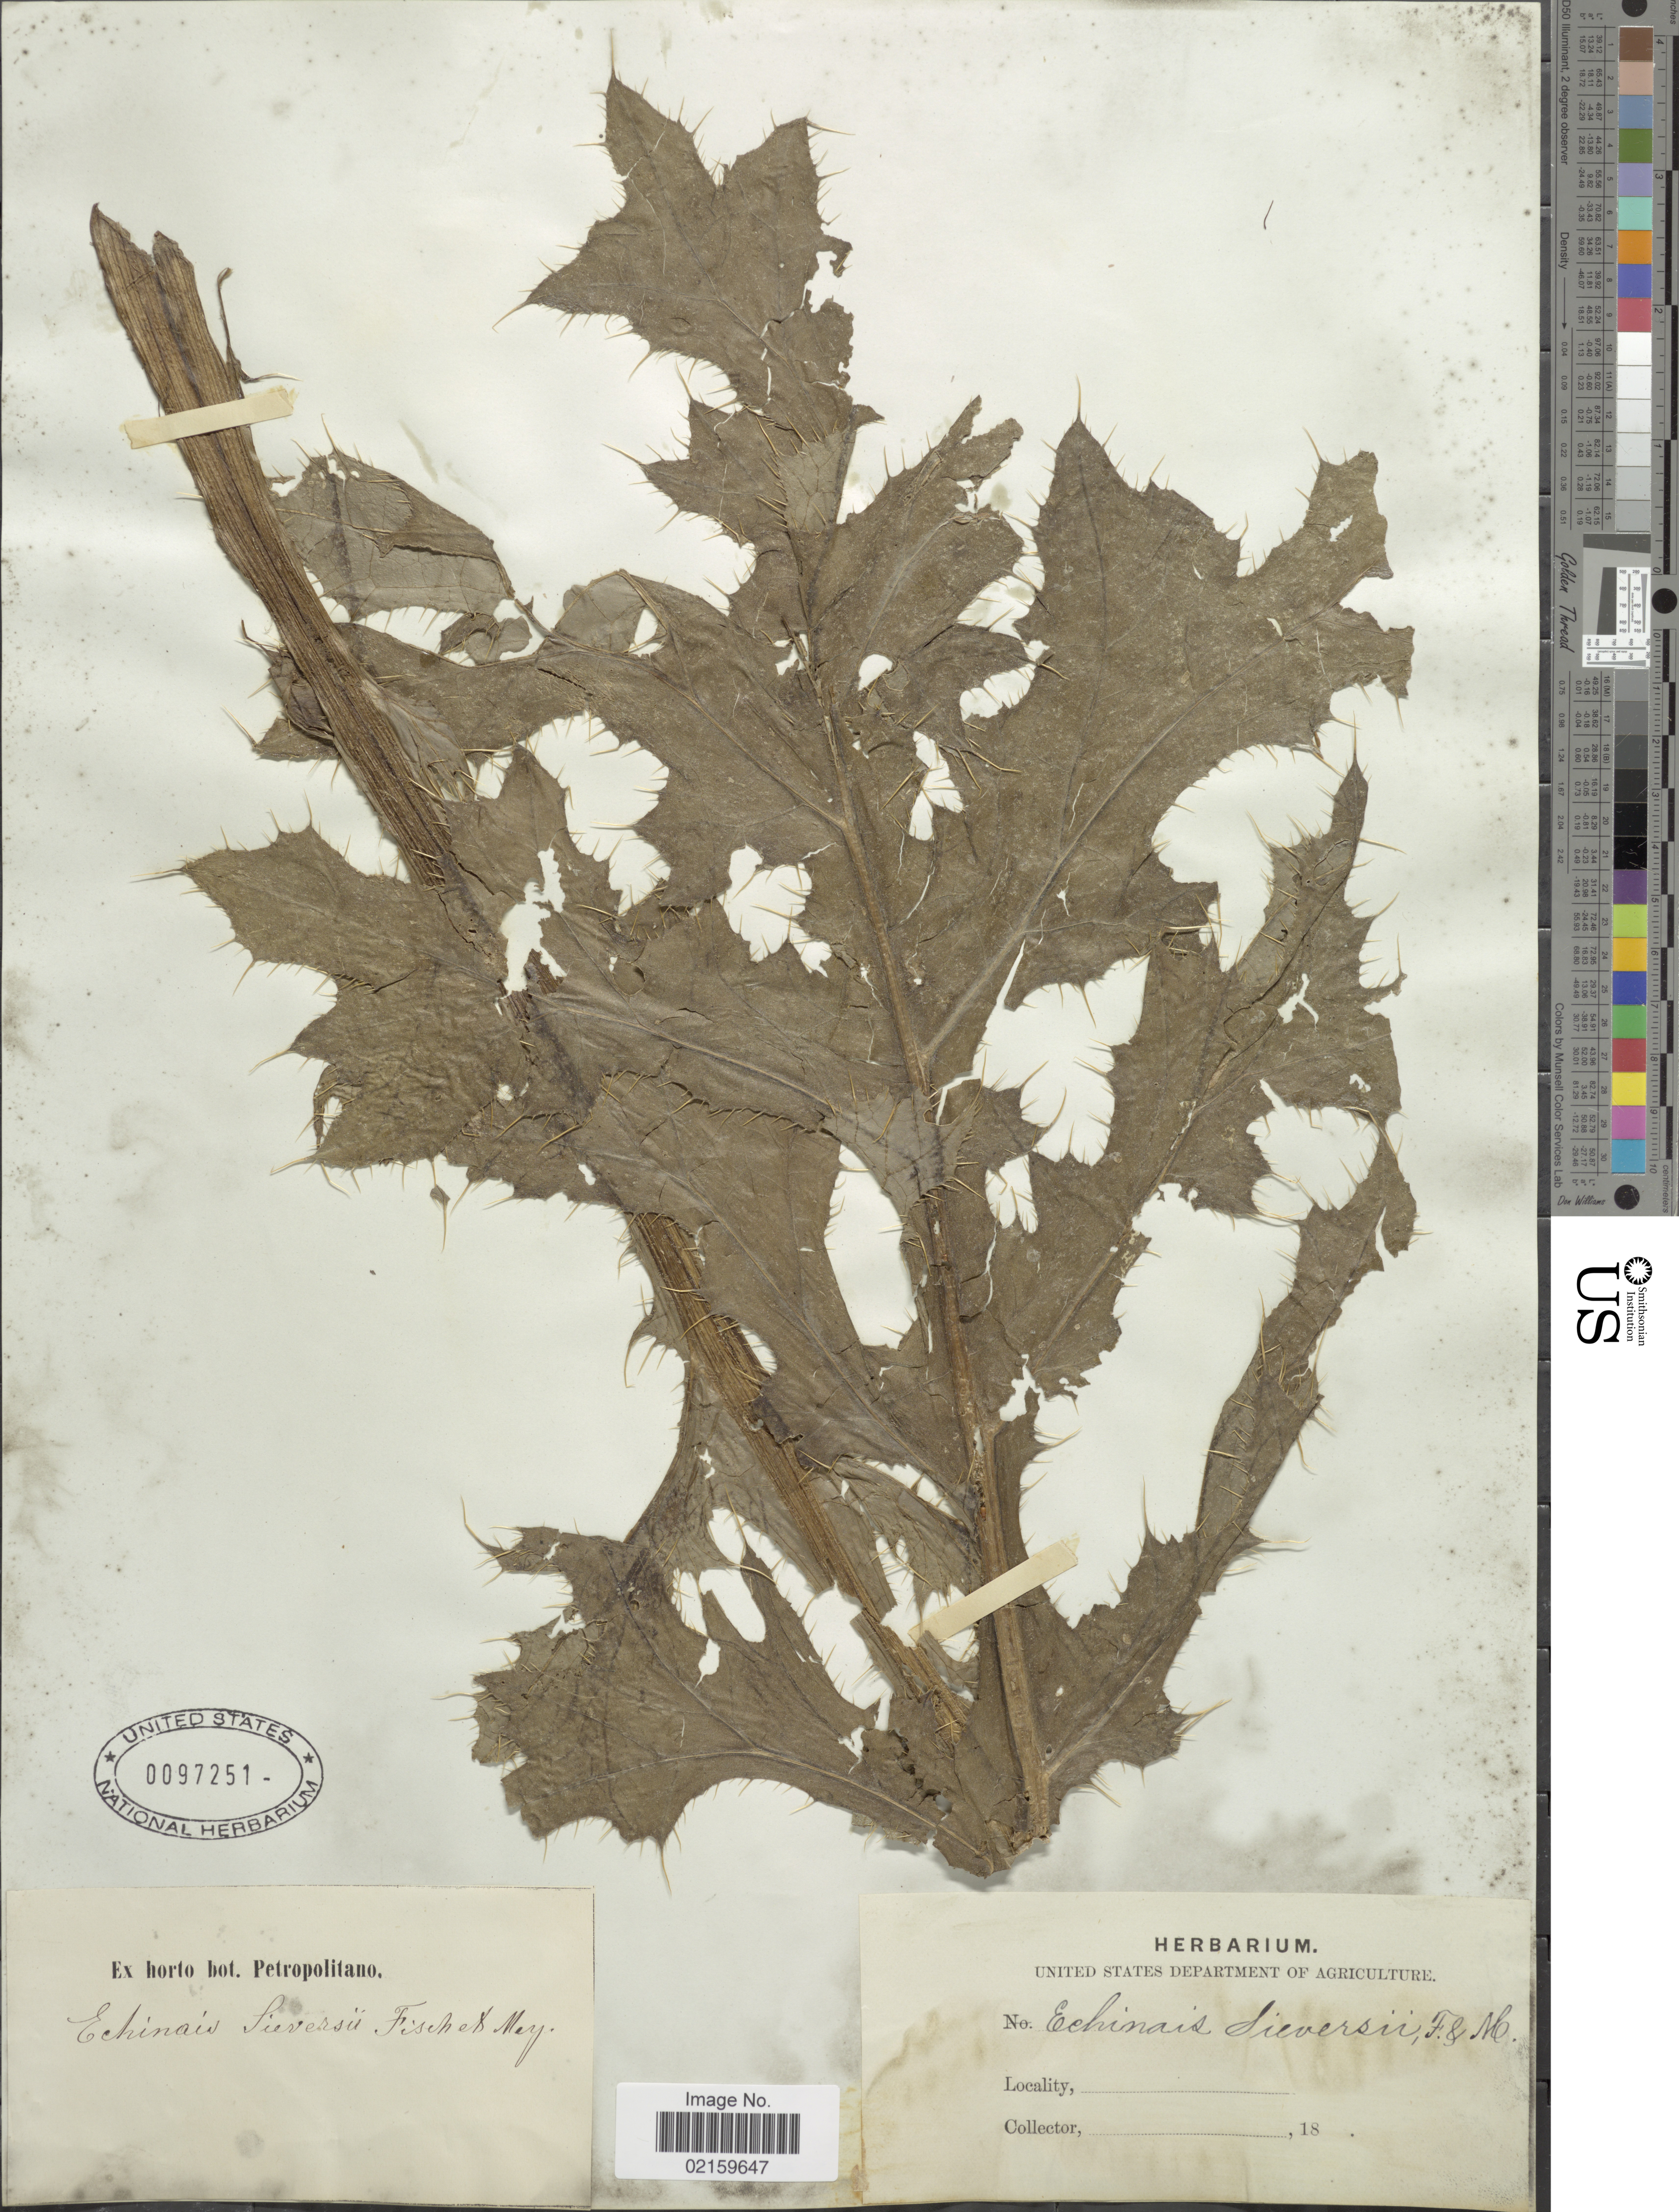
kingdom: Plantae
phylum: Tracheophyta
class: Magnoliopsida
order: Asterales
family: Asteraceae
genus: Cirsium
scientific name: Cirsium sieversii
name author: (Fisch. & C.A. Mey.) Petr.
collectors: ex Horto Bot. Petropolitano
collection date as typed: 18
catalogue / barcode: US 97251